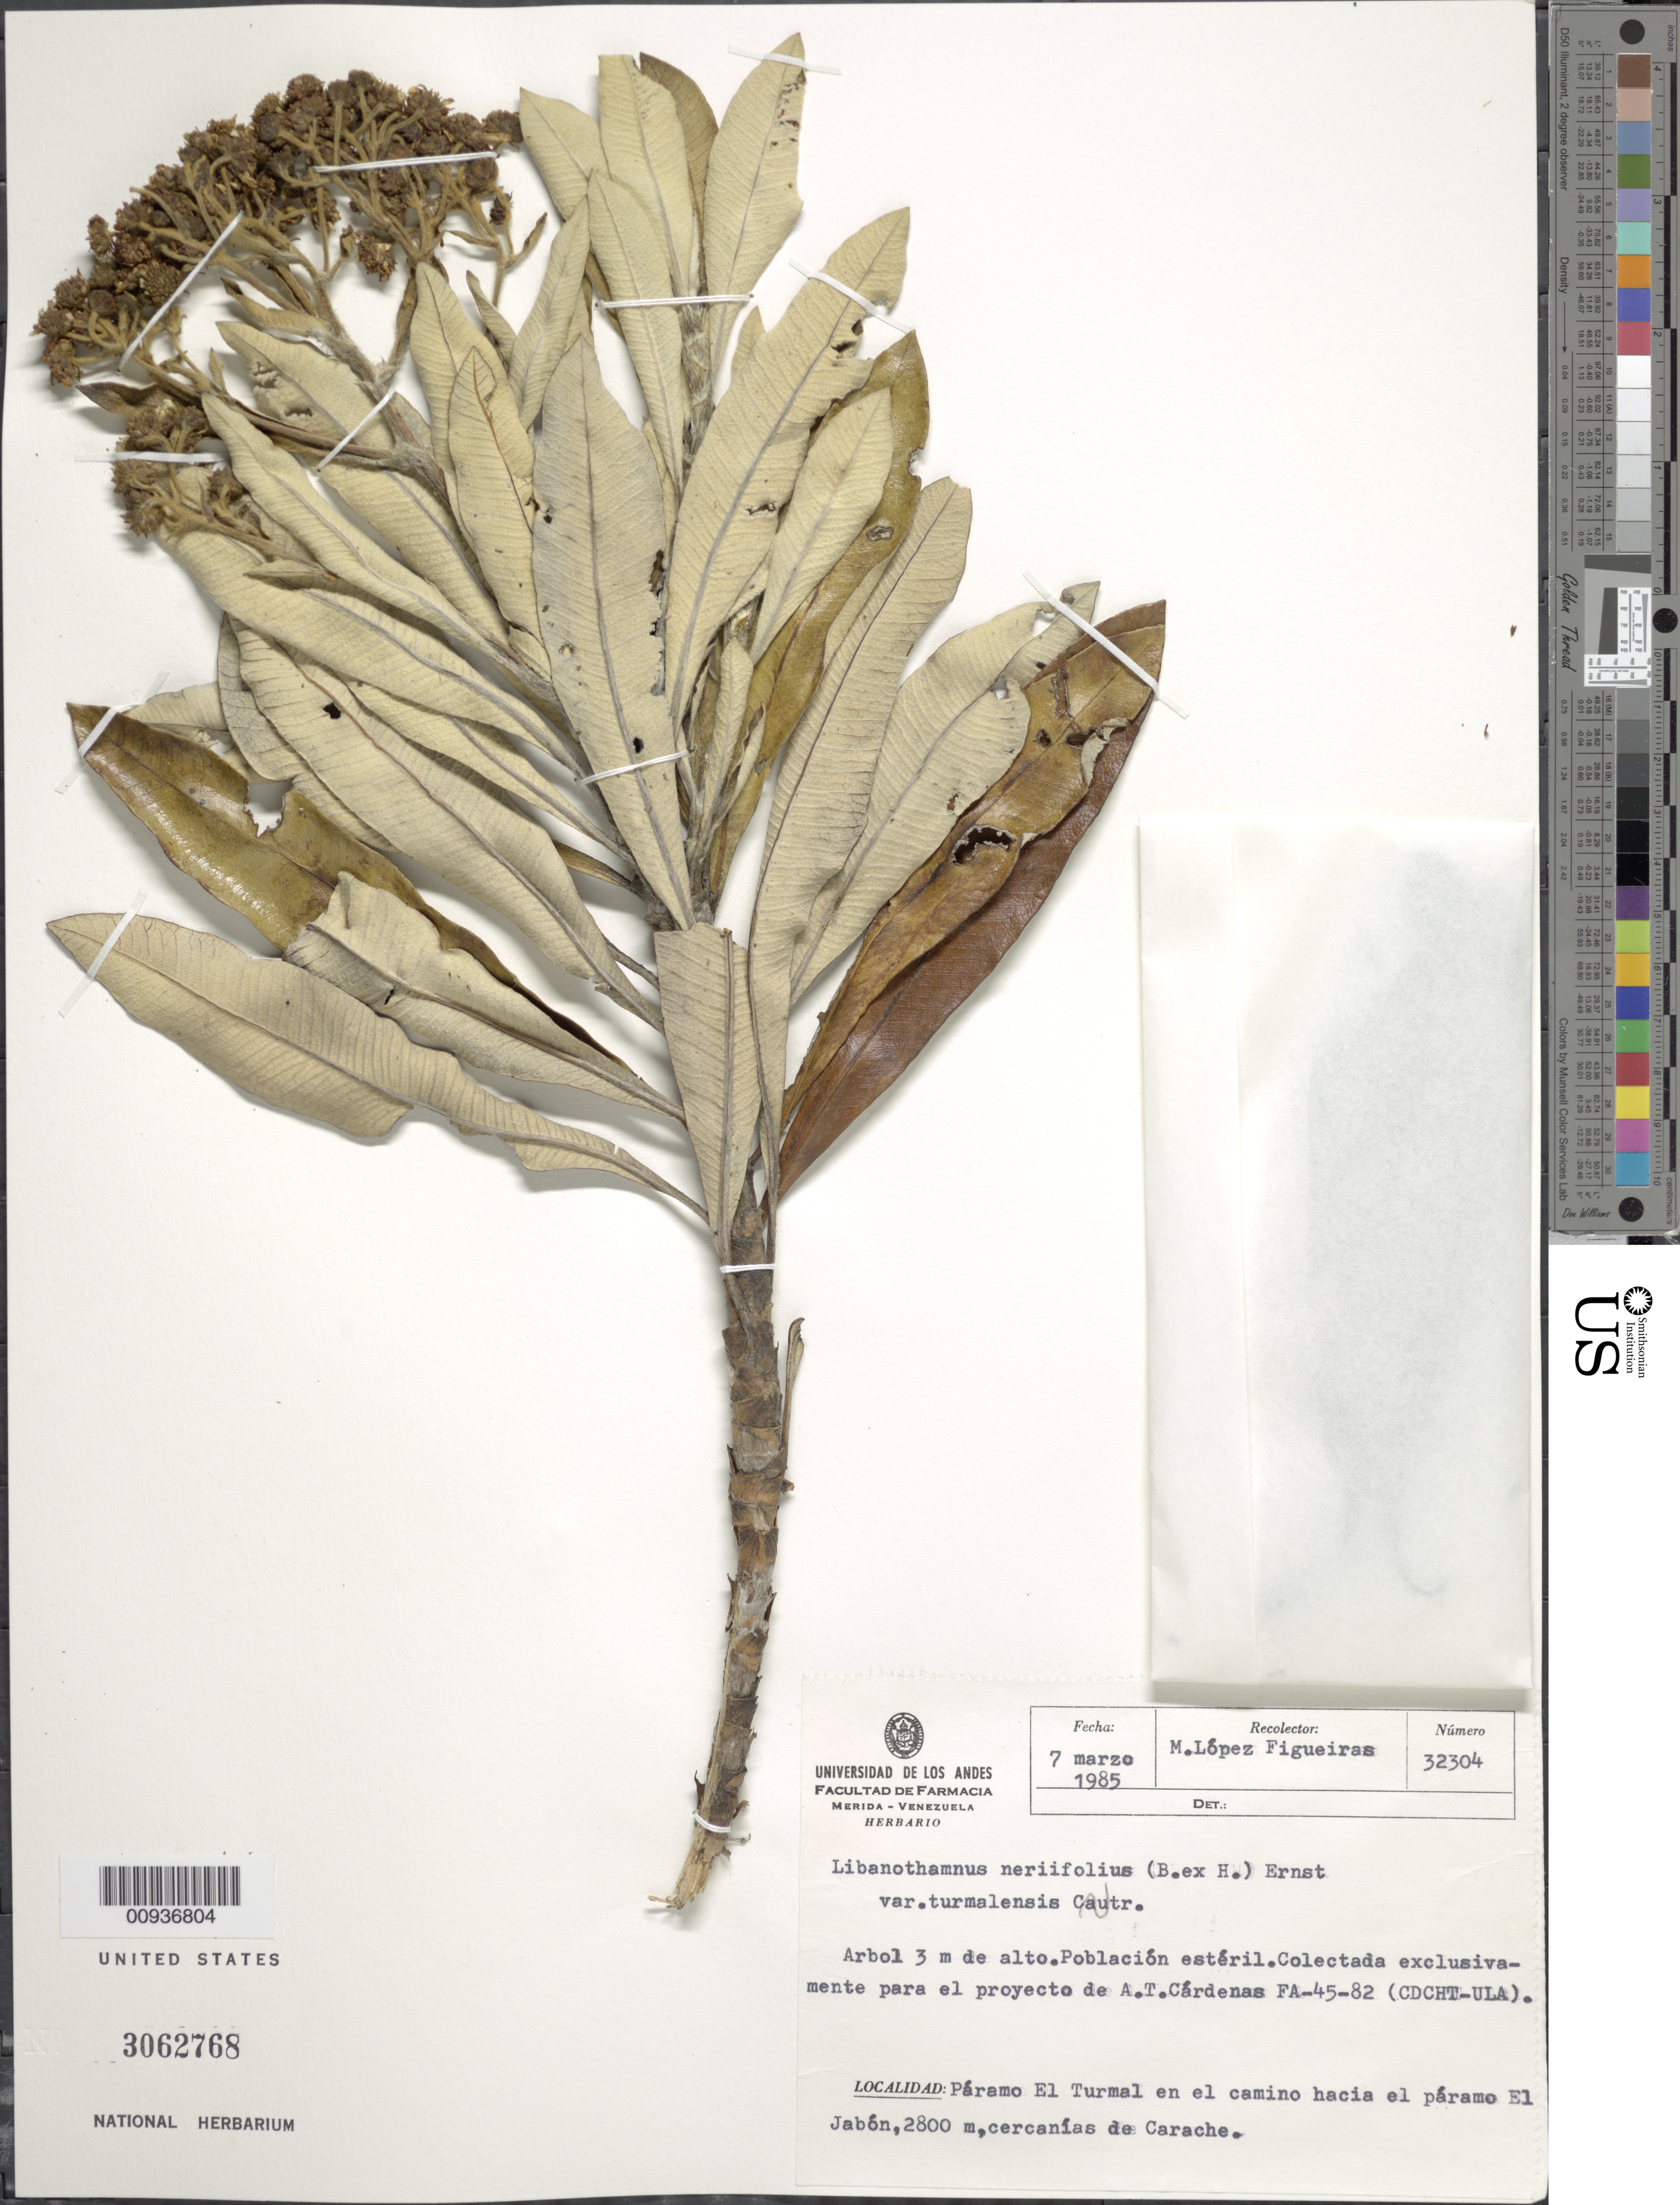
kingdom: Plantae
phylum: Tracheophyta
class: Magnoliopsida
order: Asterales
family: Asteraceae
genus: Libanothamnus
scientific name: Libanothamnus neriifolius var. turmalensis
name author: Cuatrec.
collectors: M. López Figueiras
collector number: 32304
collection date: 1985-03-07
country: Venezuela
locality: Páramo de El Turmal. En el camino hacia el páramo de El Jabón, cercanías de Carache.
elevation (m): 2800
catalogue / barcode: US 3062768